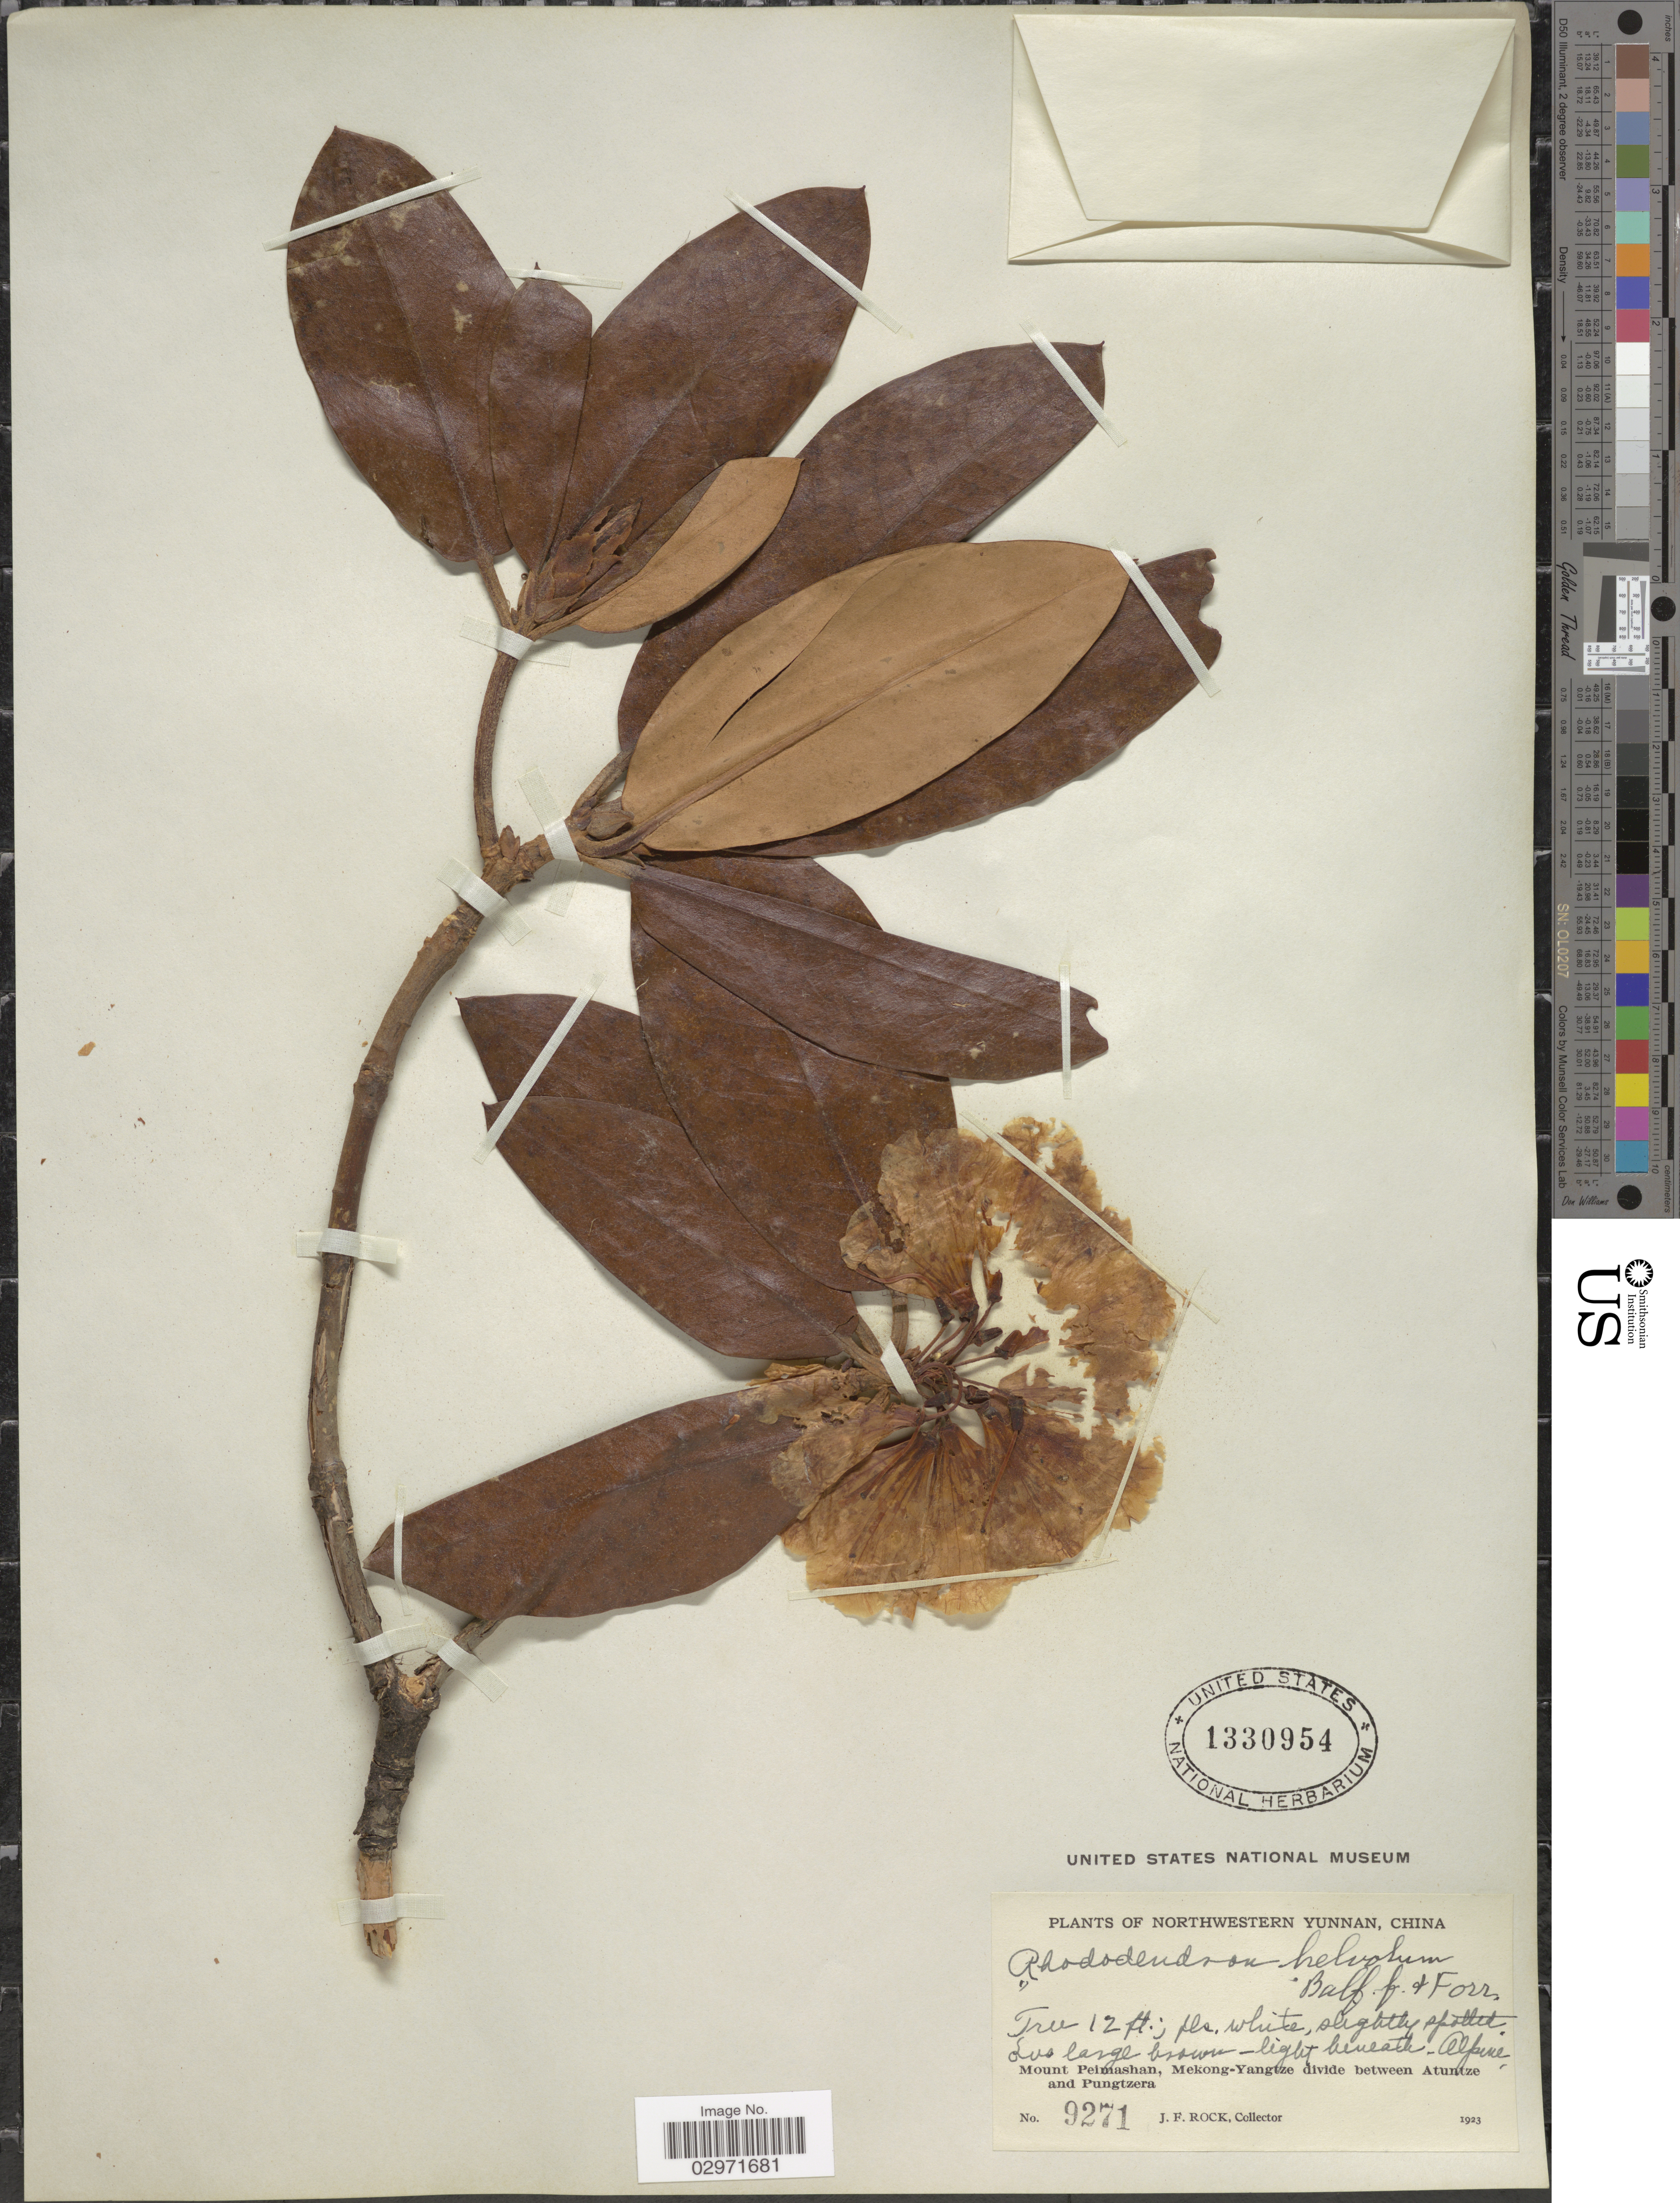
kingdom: Plantae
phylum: Tracheophyta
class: Magnoliopsida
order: Ericales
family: Ericaceae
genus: Rhododendron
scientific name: Rhododendron levistratum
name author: Balf. f. & Forrest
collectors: J. Rock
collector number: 9271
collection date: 1923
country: China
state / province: Yunnan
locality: Northwestern Yunnan. Mount Peimashan, Mekong-Yangtze divide between Atuntze and Pungtzera.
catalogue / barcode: US 1330954